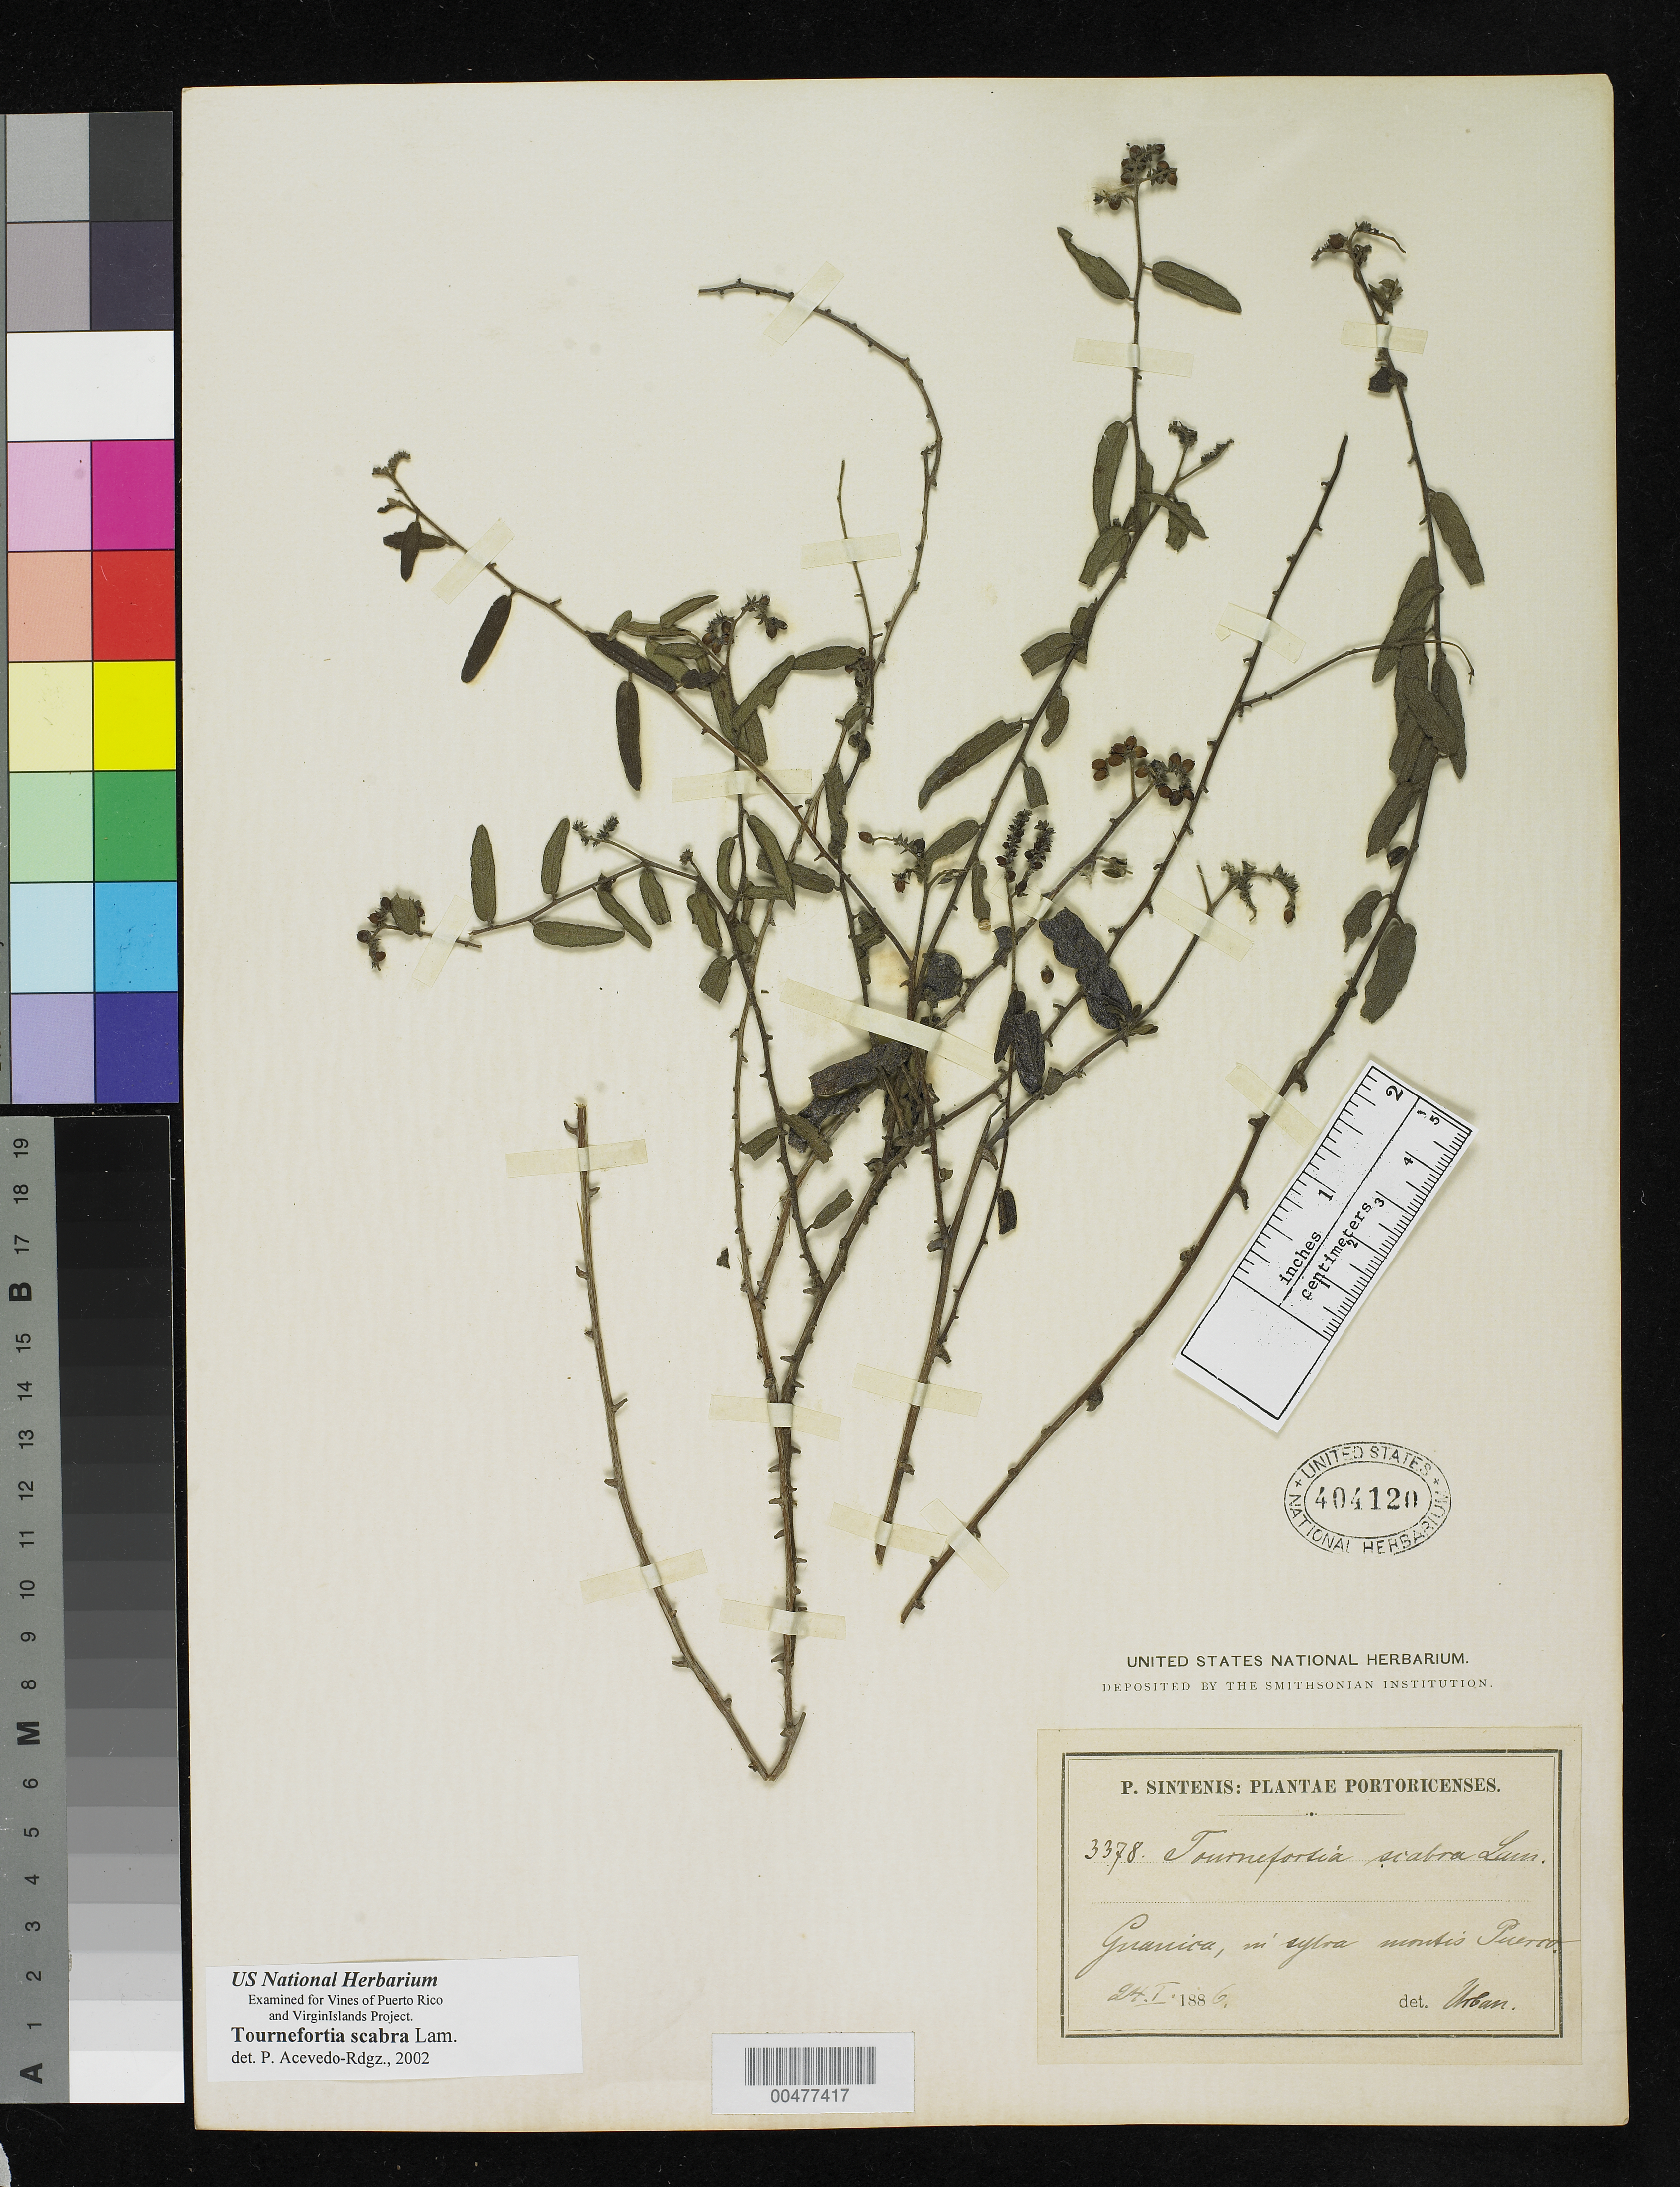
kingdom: Plantae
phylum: Tracheophyta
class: Magnoliopsida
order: Boraginales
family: Heliotropiaceae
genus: Tournefortia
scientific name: Tournefortia scabra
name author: Lam.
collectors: P. Sintenis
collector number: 3378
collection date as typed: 24 Jan 1886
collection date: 1886-01-24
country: Puerto Rico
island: Greater Antilles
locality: Guanica. In fruticetis litoralibus.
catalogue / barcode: US 404120